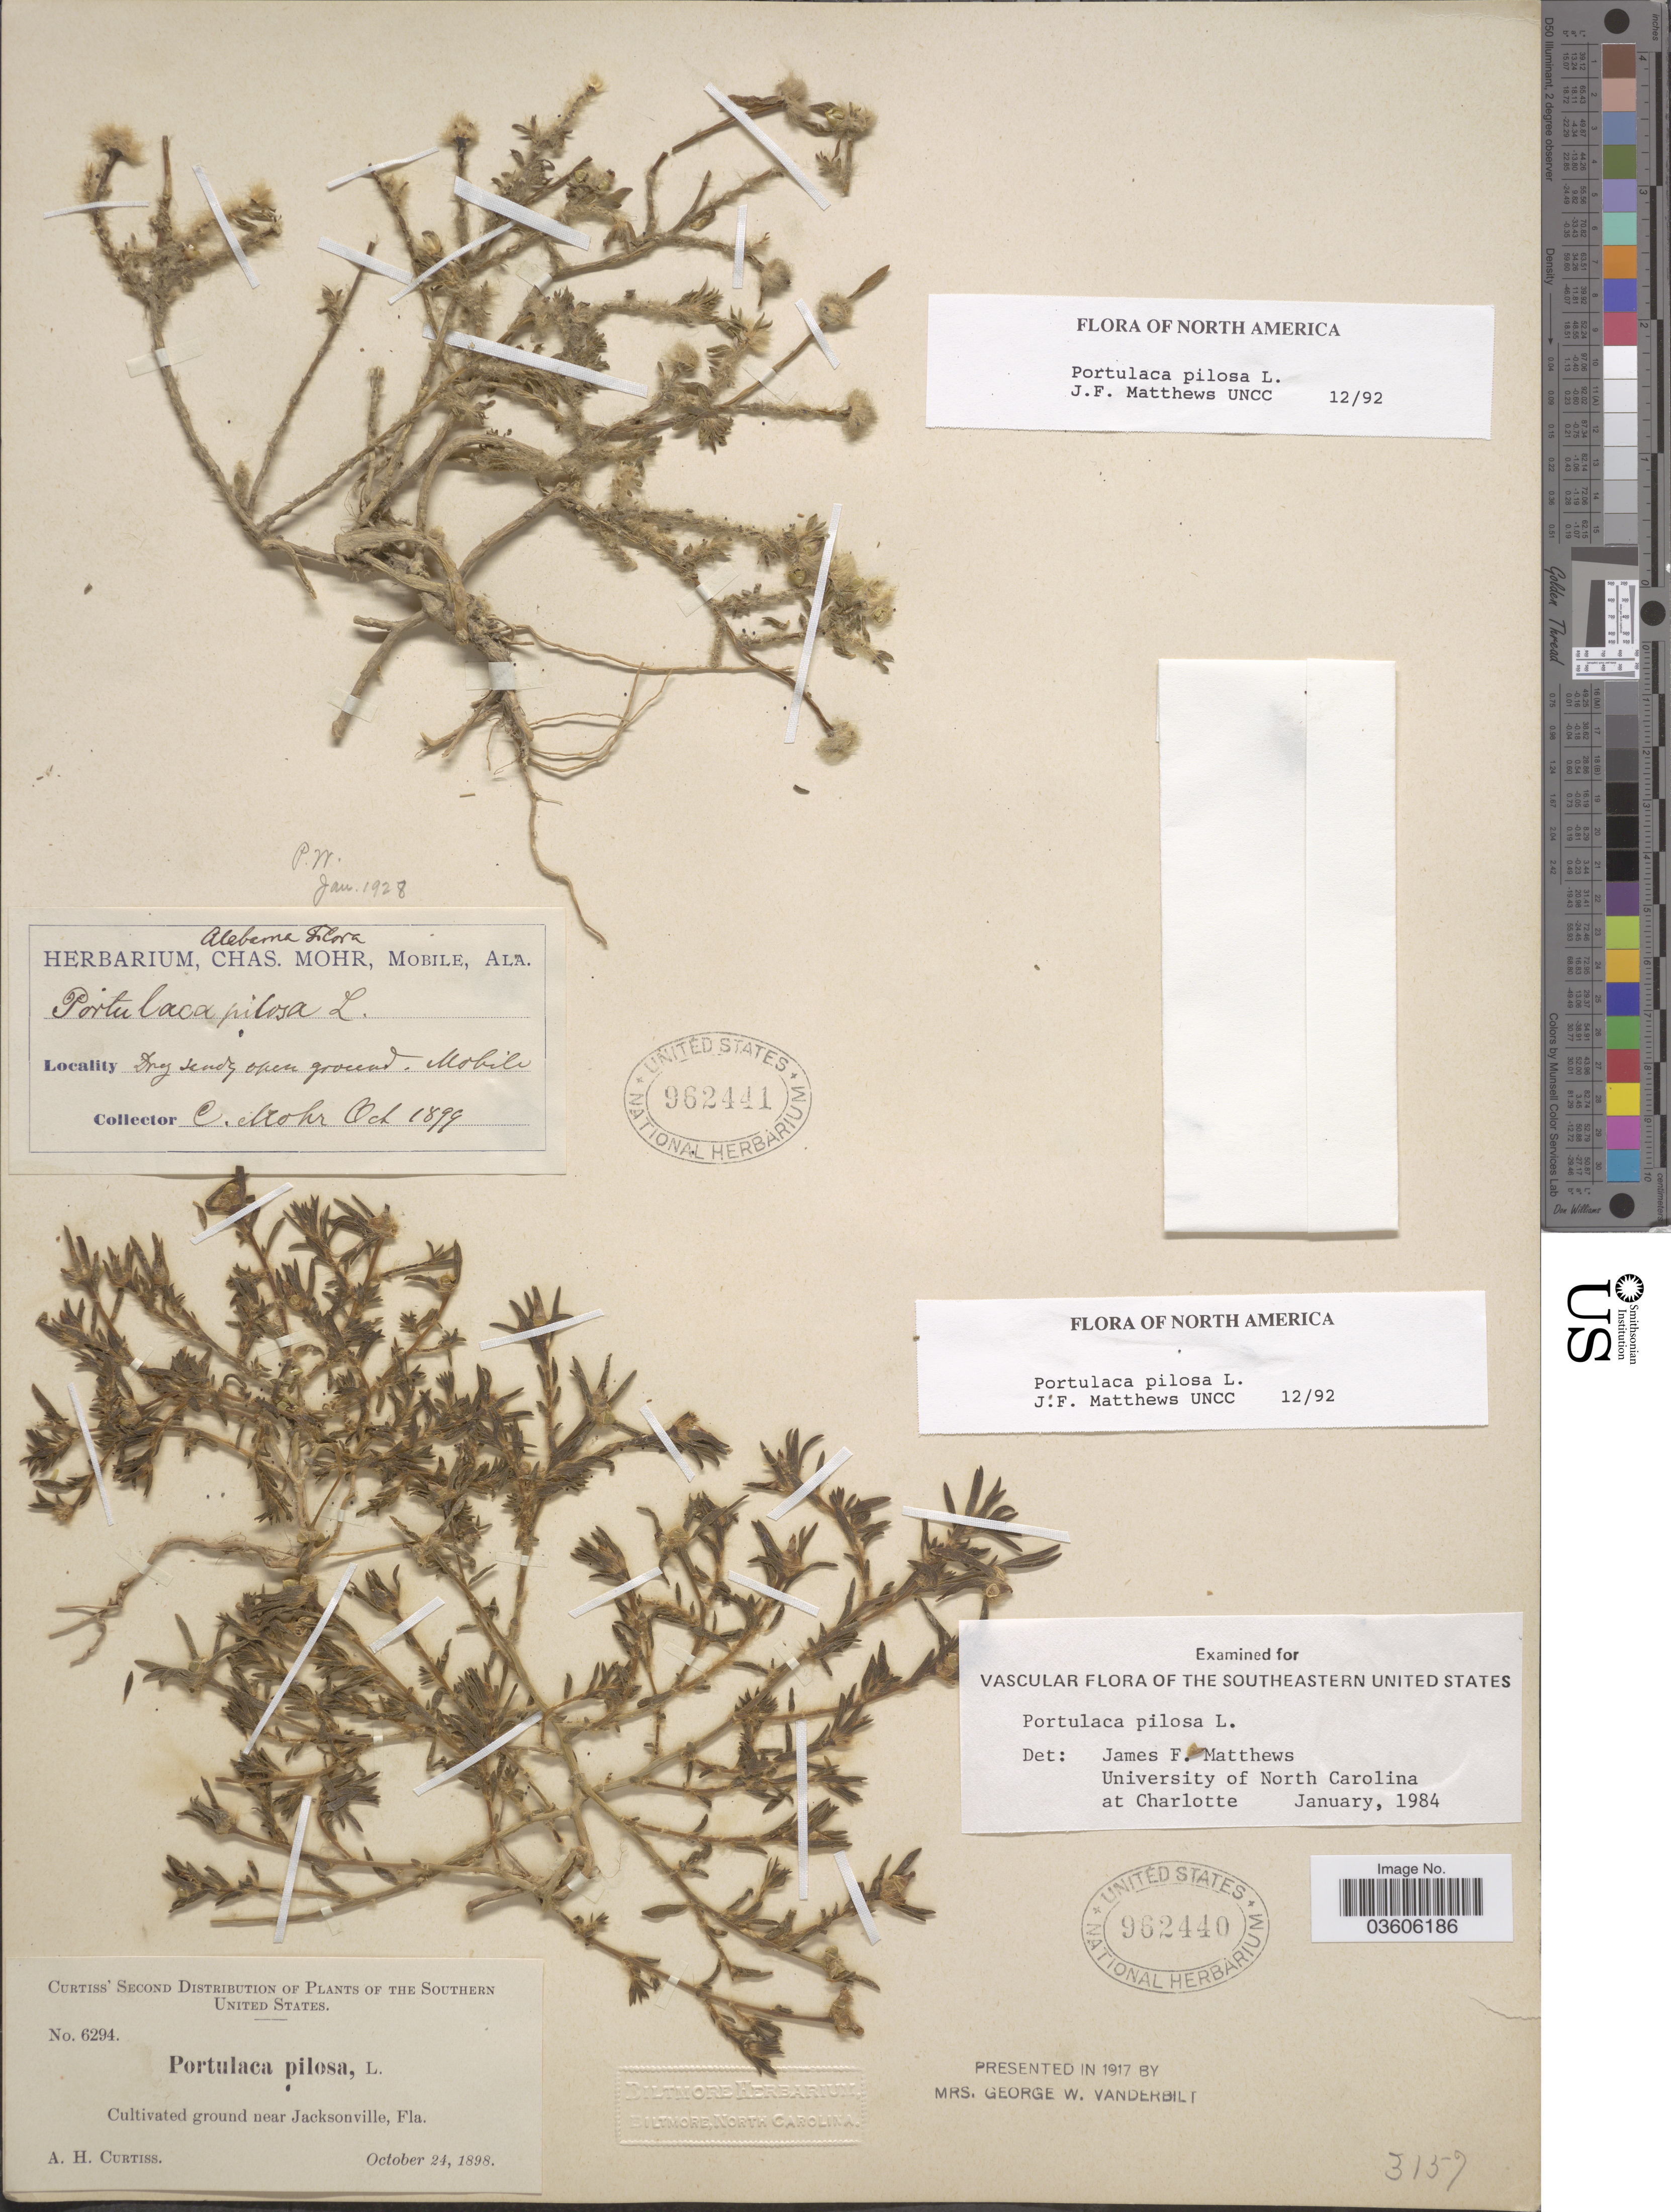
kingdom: Plantae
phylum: Tracheophyta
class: Magnoliopsida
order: Caryophyllales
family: Portulacaceae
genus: Portulaca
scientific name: Portulaca pilosa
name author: L.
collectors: A. H. Curtiss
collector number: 6294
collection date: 1898-10-24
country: United States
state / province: Florida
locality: Southern United States. Near Jacksonville.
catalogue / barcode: US 962440